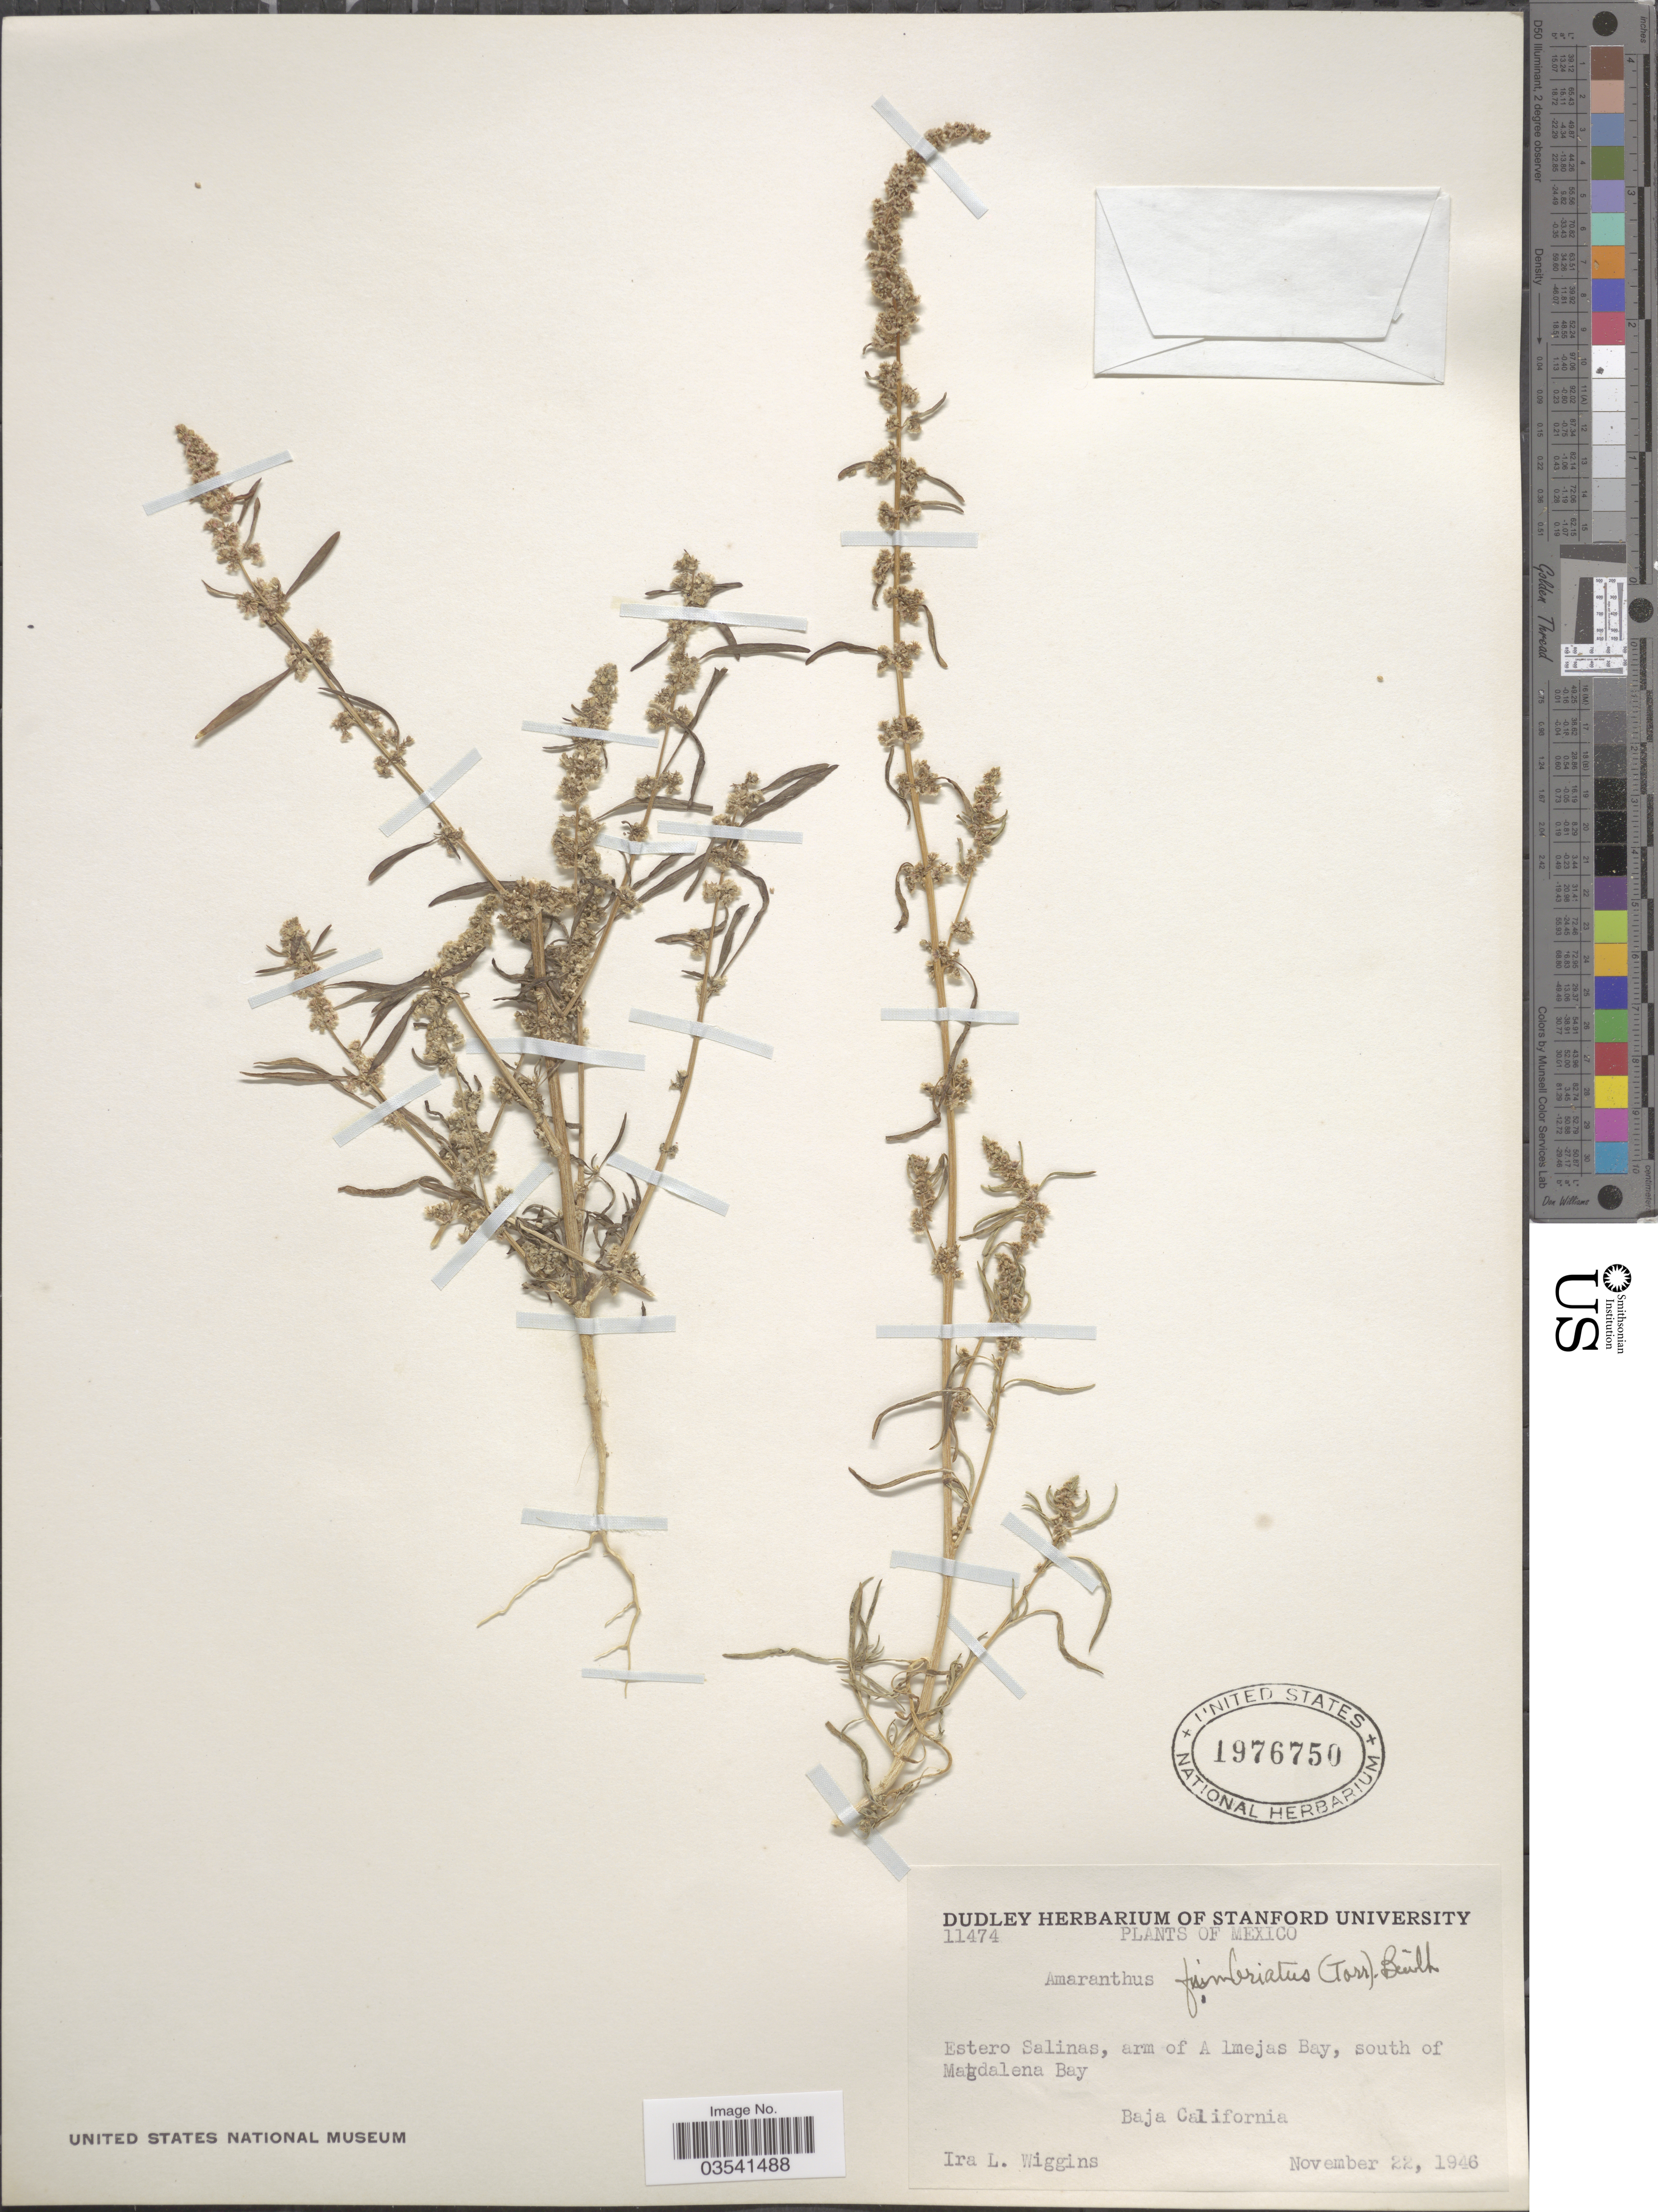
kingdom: Plantae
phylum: Tracheophyta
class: Magnoliopsida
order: Caryophyllales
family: Amaranthaceae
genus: Amaranthus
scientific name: Amaranthus fimbriatus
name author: (Torr.) Benth. ex S. Watson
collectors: I. L. Wiggins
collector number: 11474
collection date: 1946-11-22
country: Mexico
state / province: Baja California Sur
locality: Estero Salinas, arm of Almejas Bay, south of Magdalena Bay.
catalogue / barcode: US 1976750